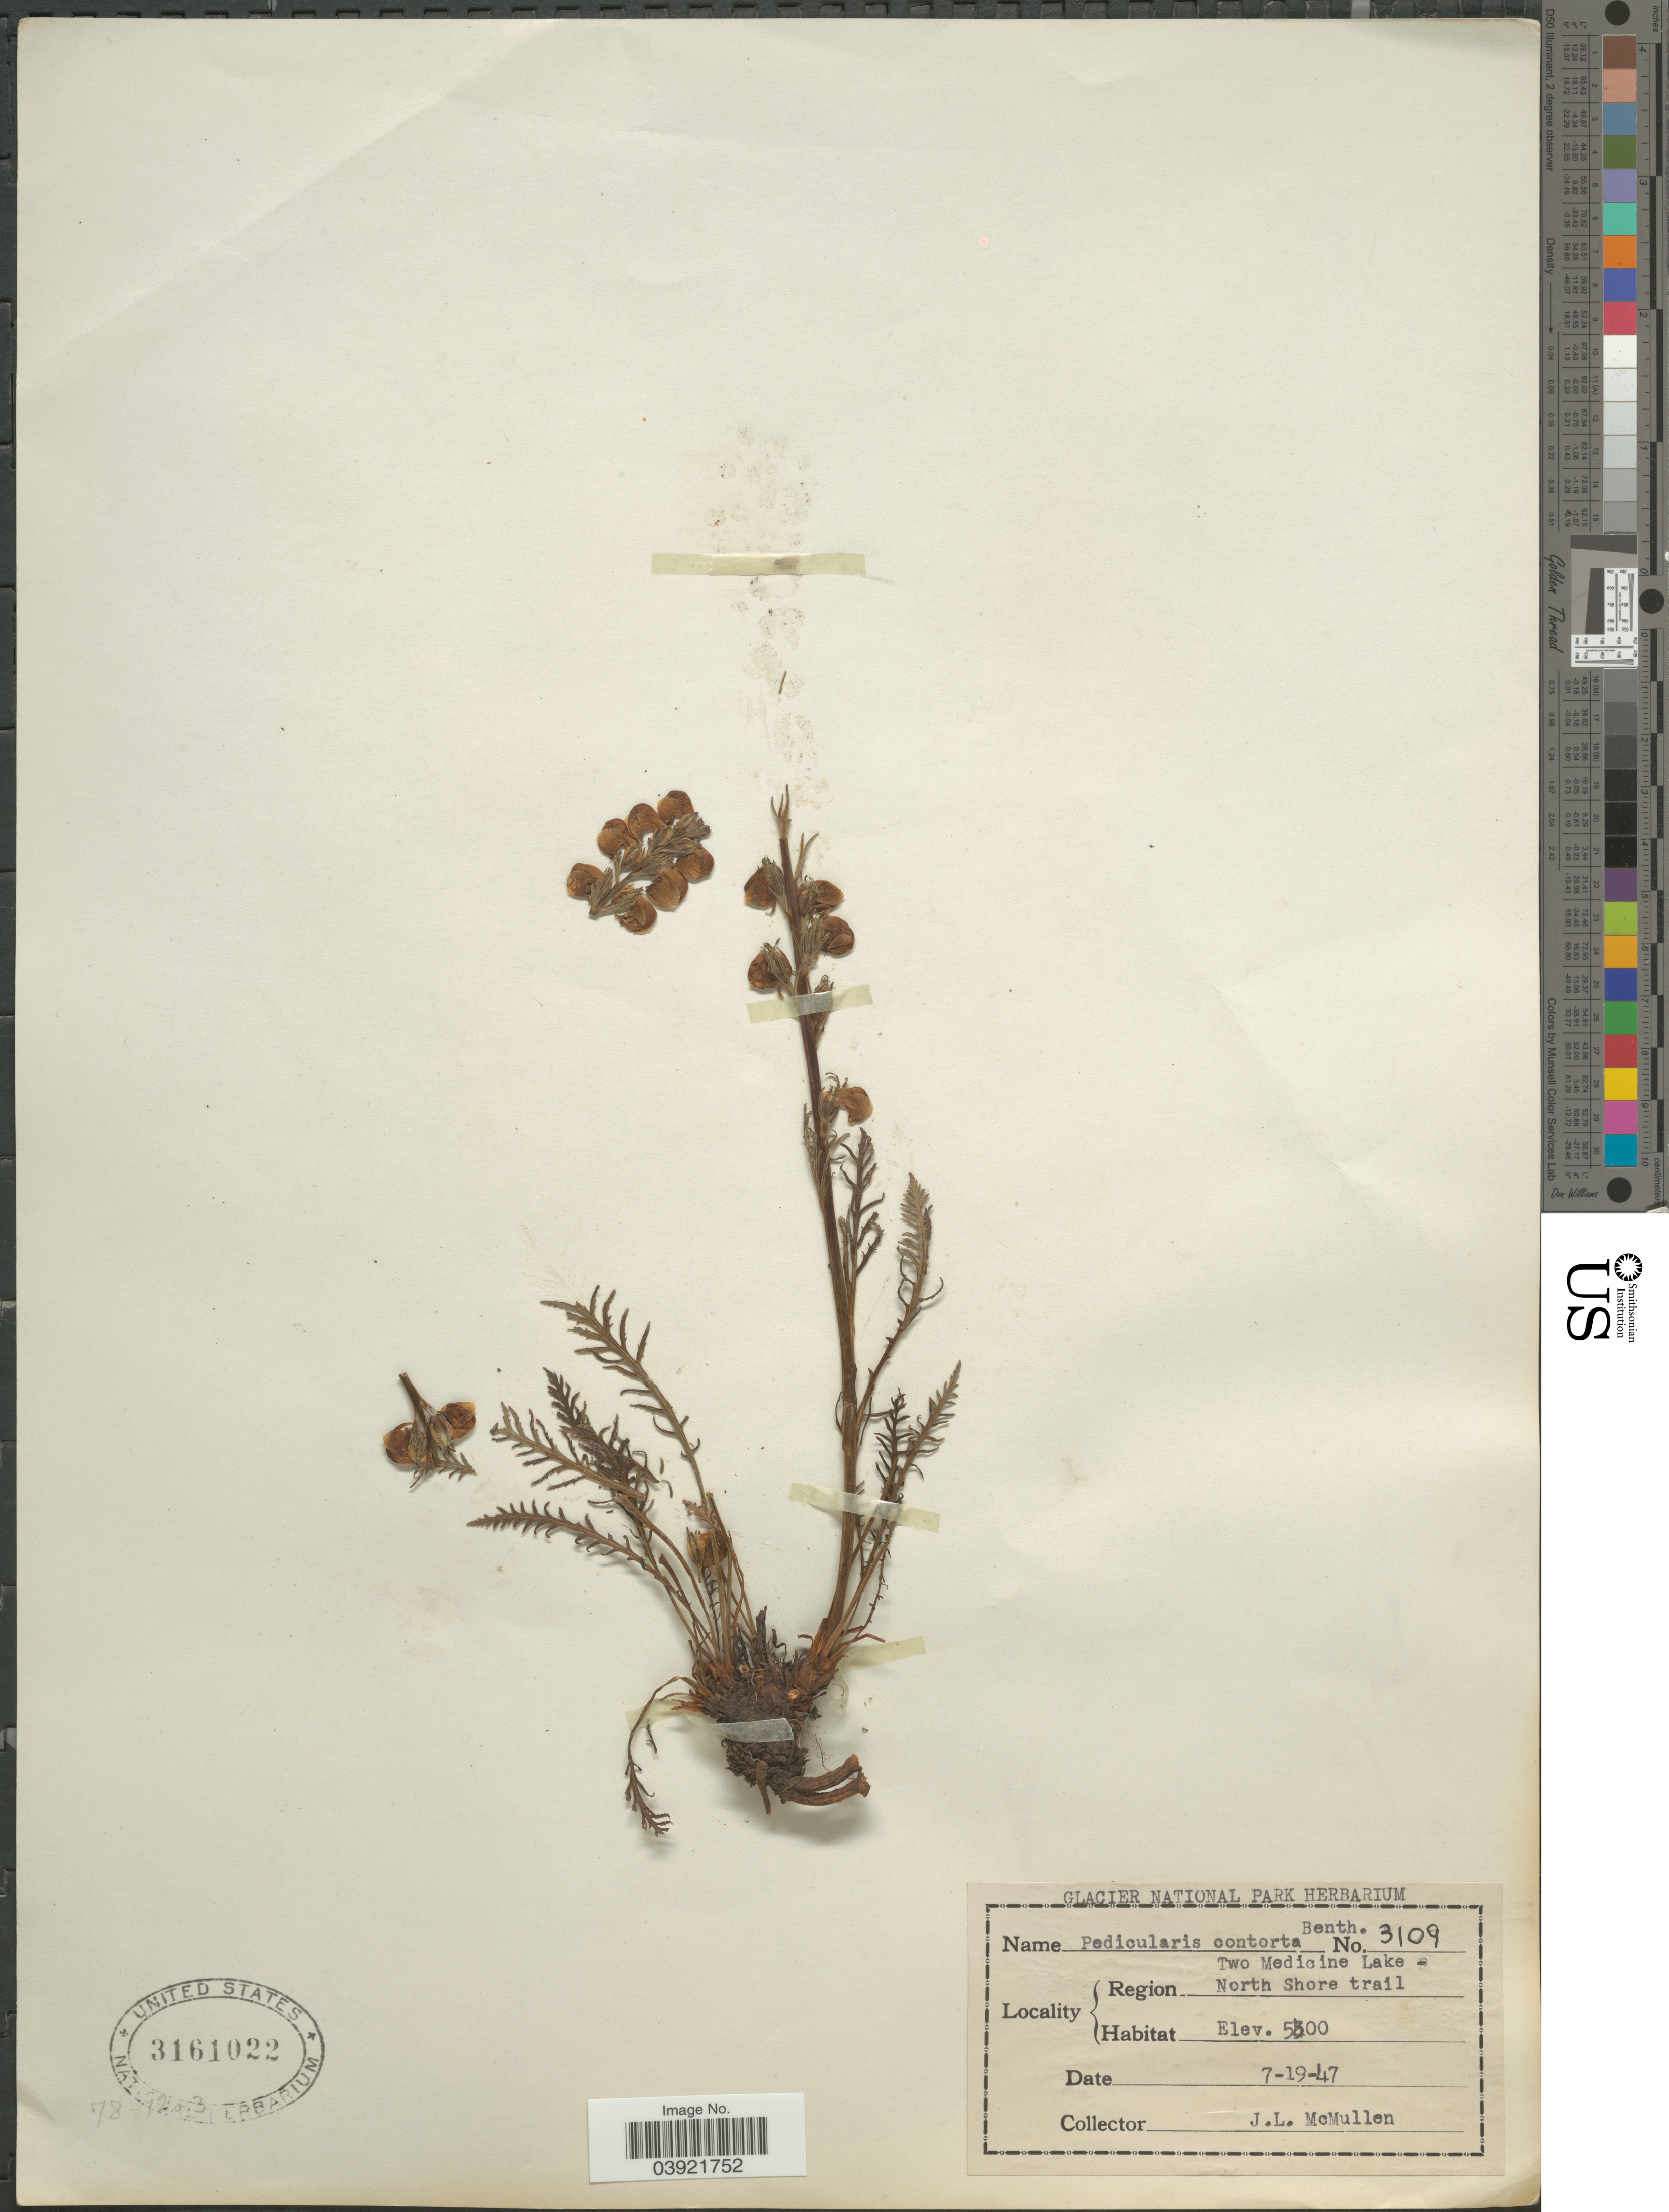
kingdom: Plantae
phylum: Tracheophyta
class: Magnoliopsida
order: Lamiales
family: Orobanchaceae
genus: Pedicularis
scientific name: Pedicularis contorta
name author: Benth.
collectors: J. McMullen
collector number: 3109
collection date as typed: Transcribed d/m/y: 19/7/47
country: United States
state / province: Montana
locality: Region Two Medicine Lake - North Shore trail.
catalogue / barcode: US 3161022